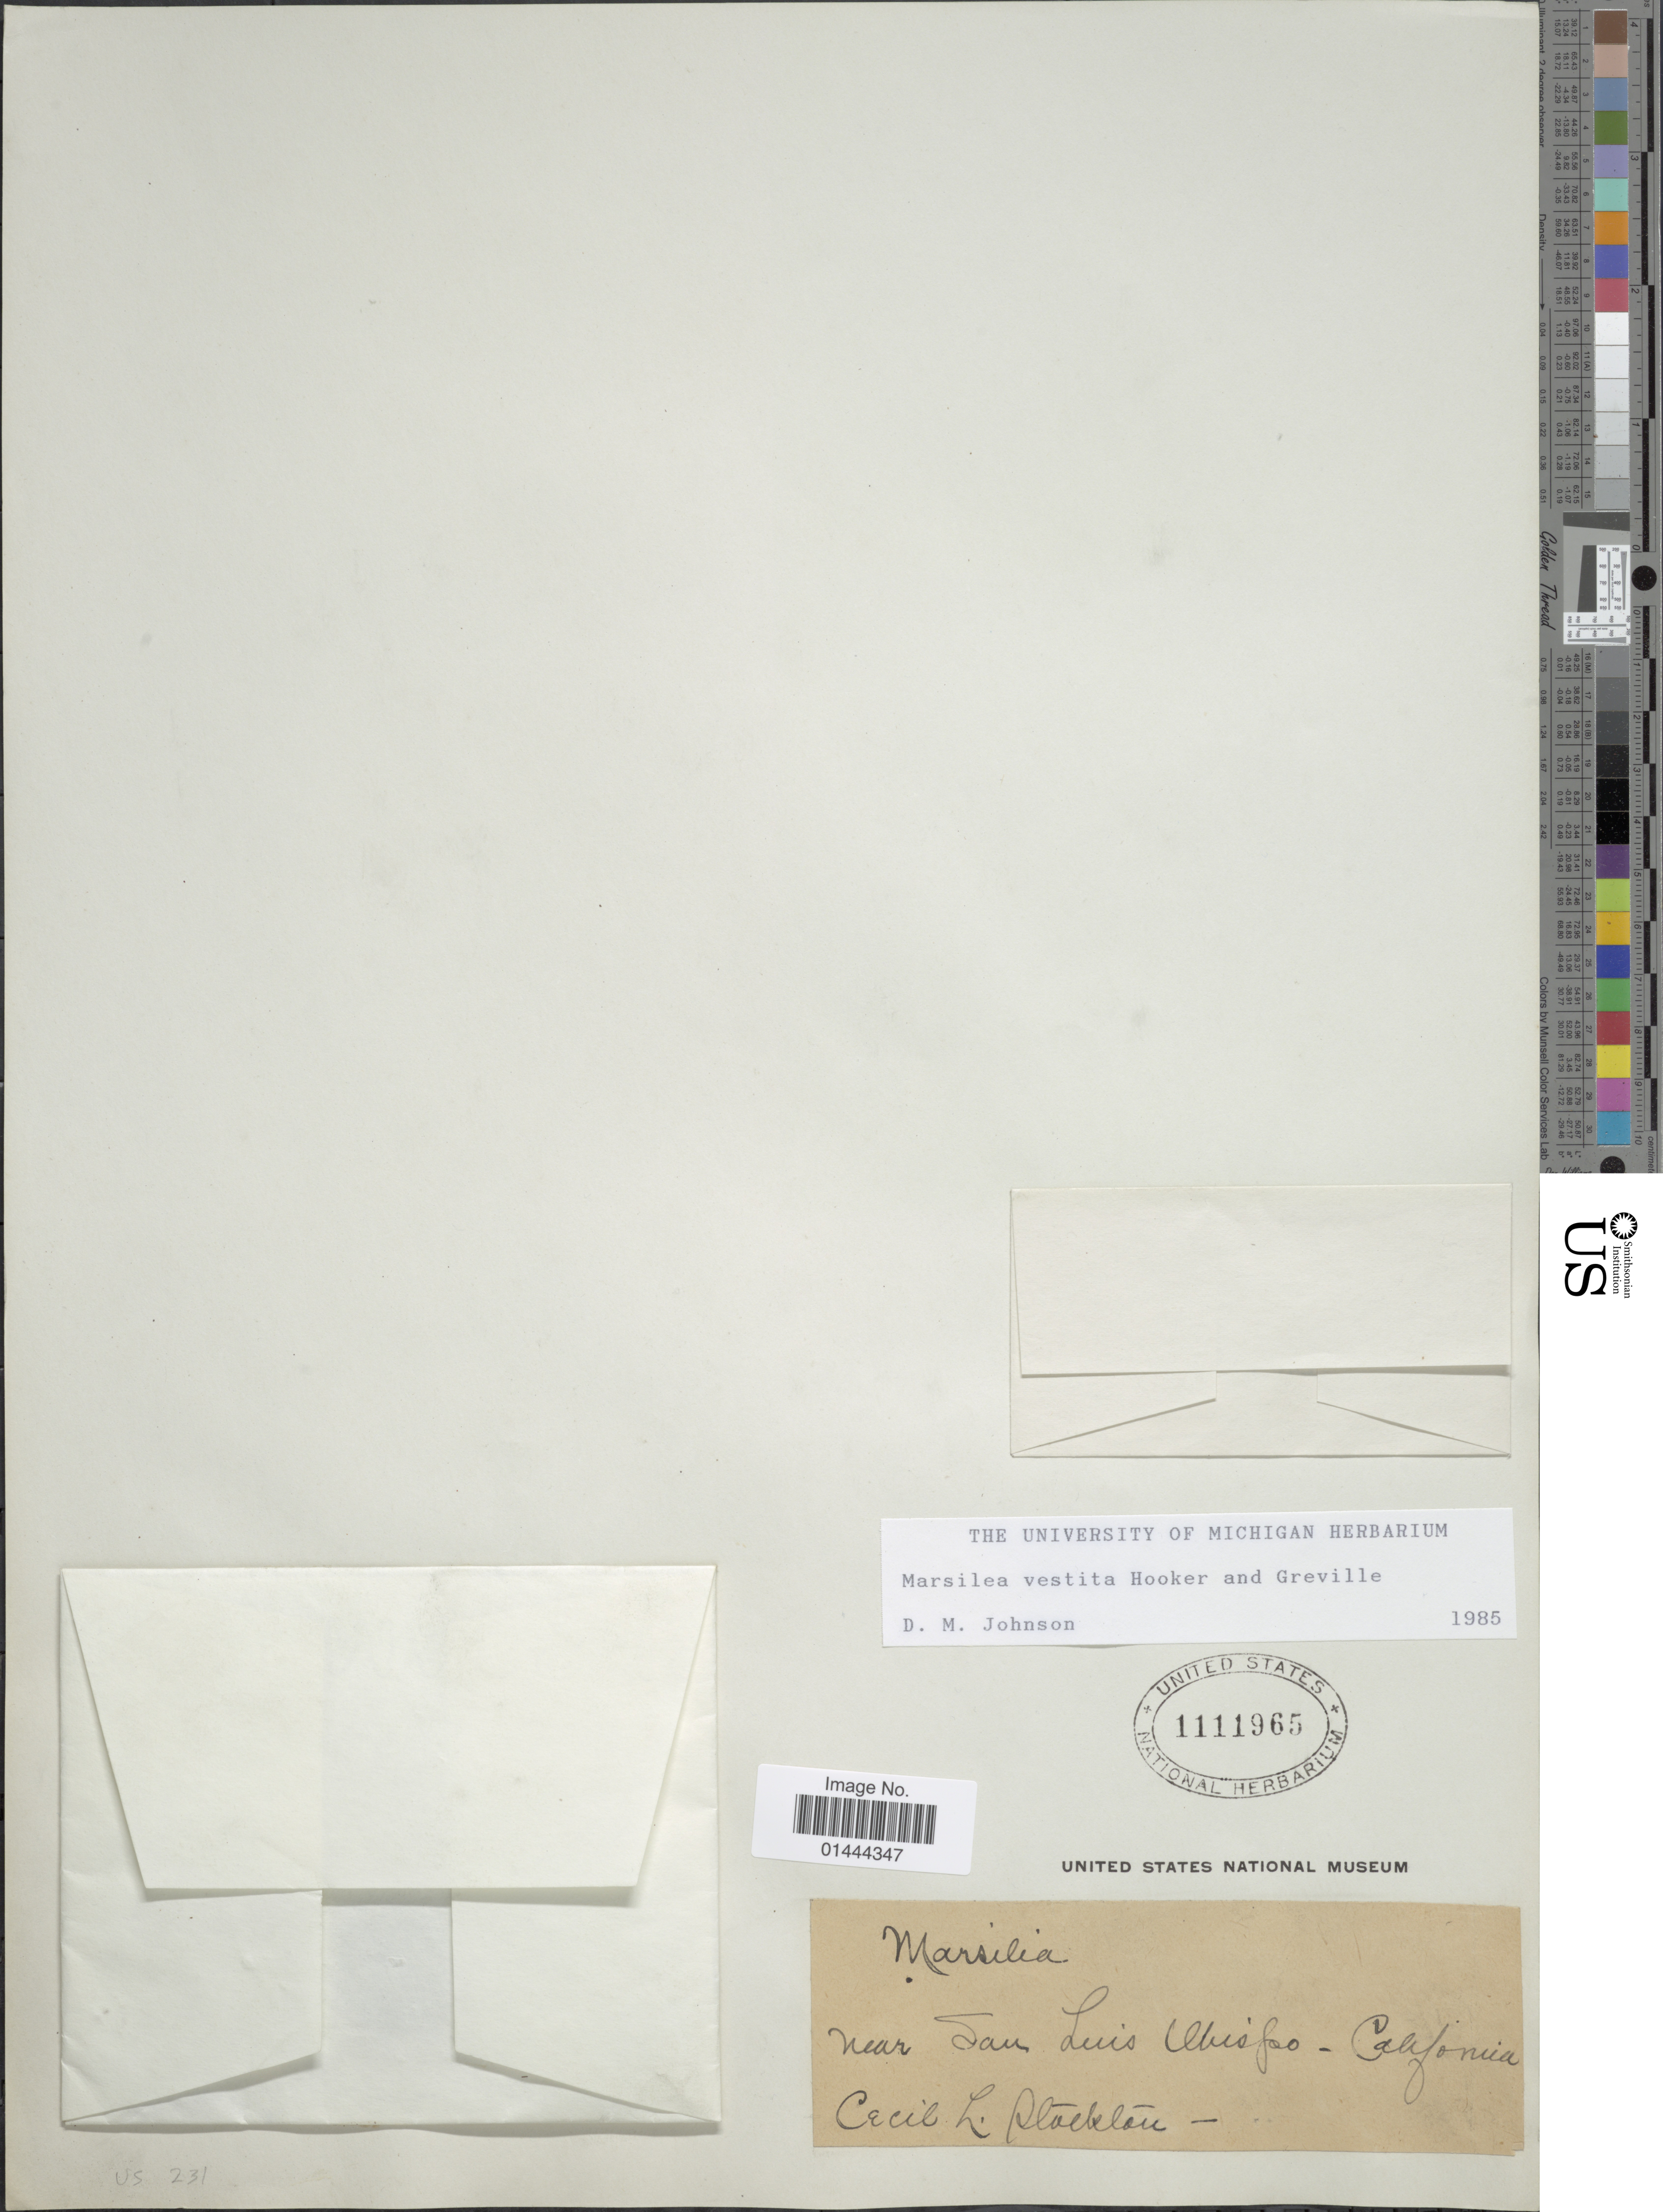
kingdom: Plantae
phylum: Tracheophyta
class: Polypodiopsida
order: Salviniales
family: Marsileaceae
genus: Marsilea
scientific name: Marsilea vestita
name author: Hook. & Grev.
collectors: C. Stockton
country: United States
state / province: California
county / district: San Luis Obispo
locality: Near San Luis Obispo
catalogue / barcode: US 1111965